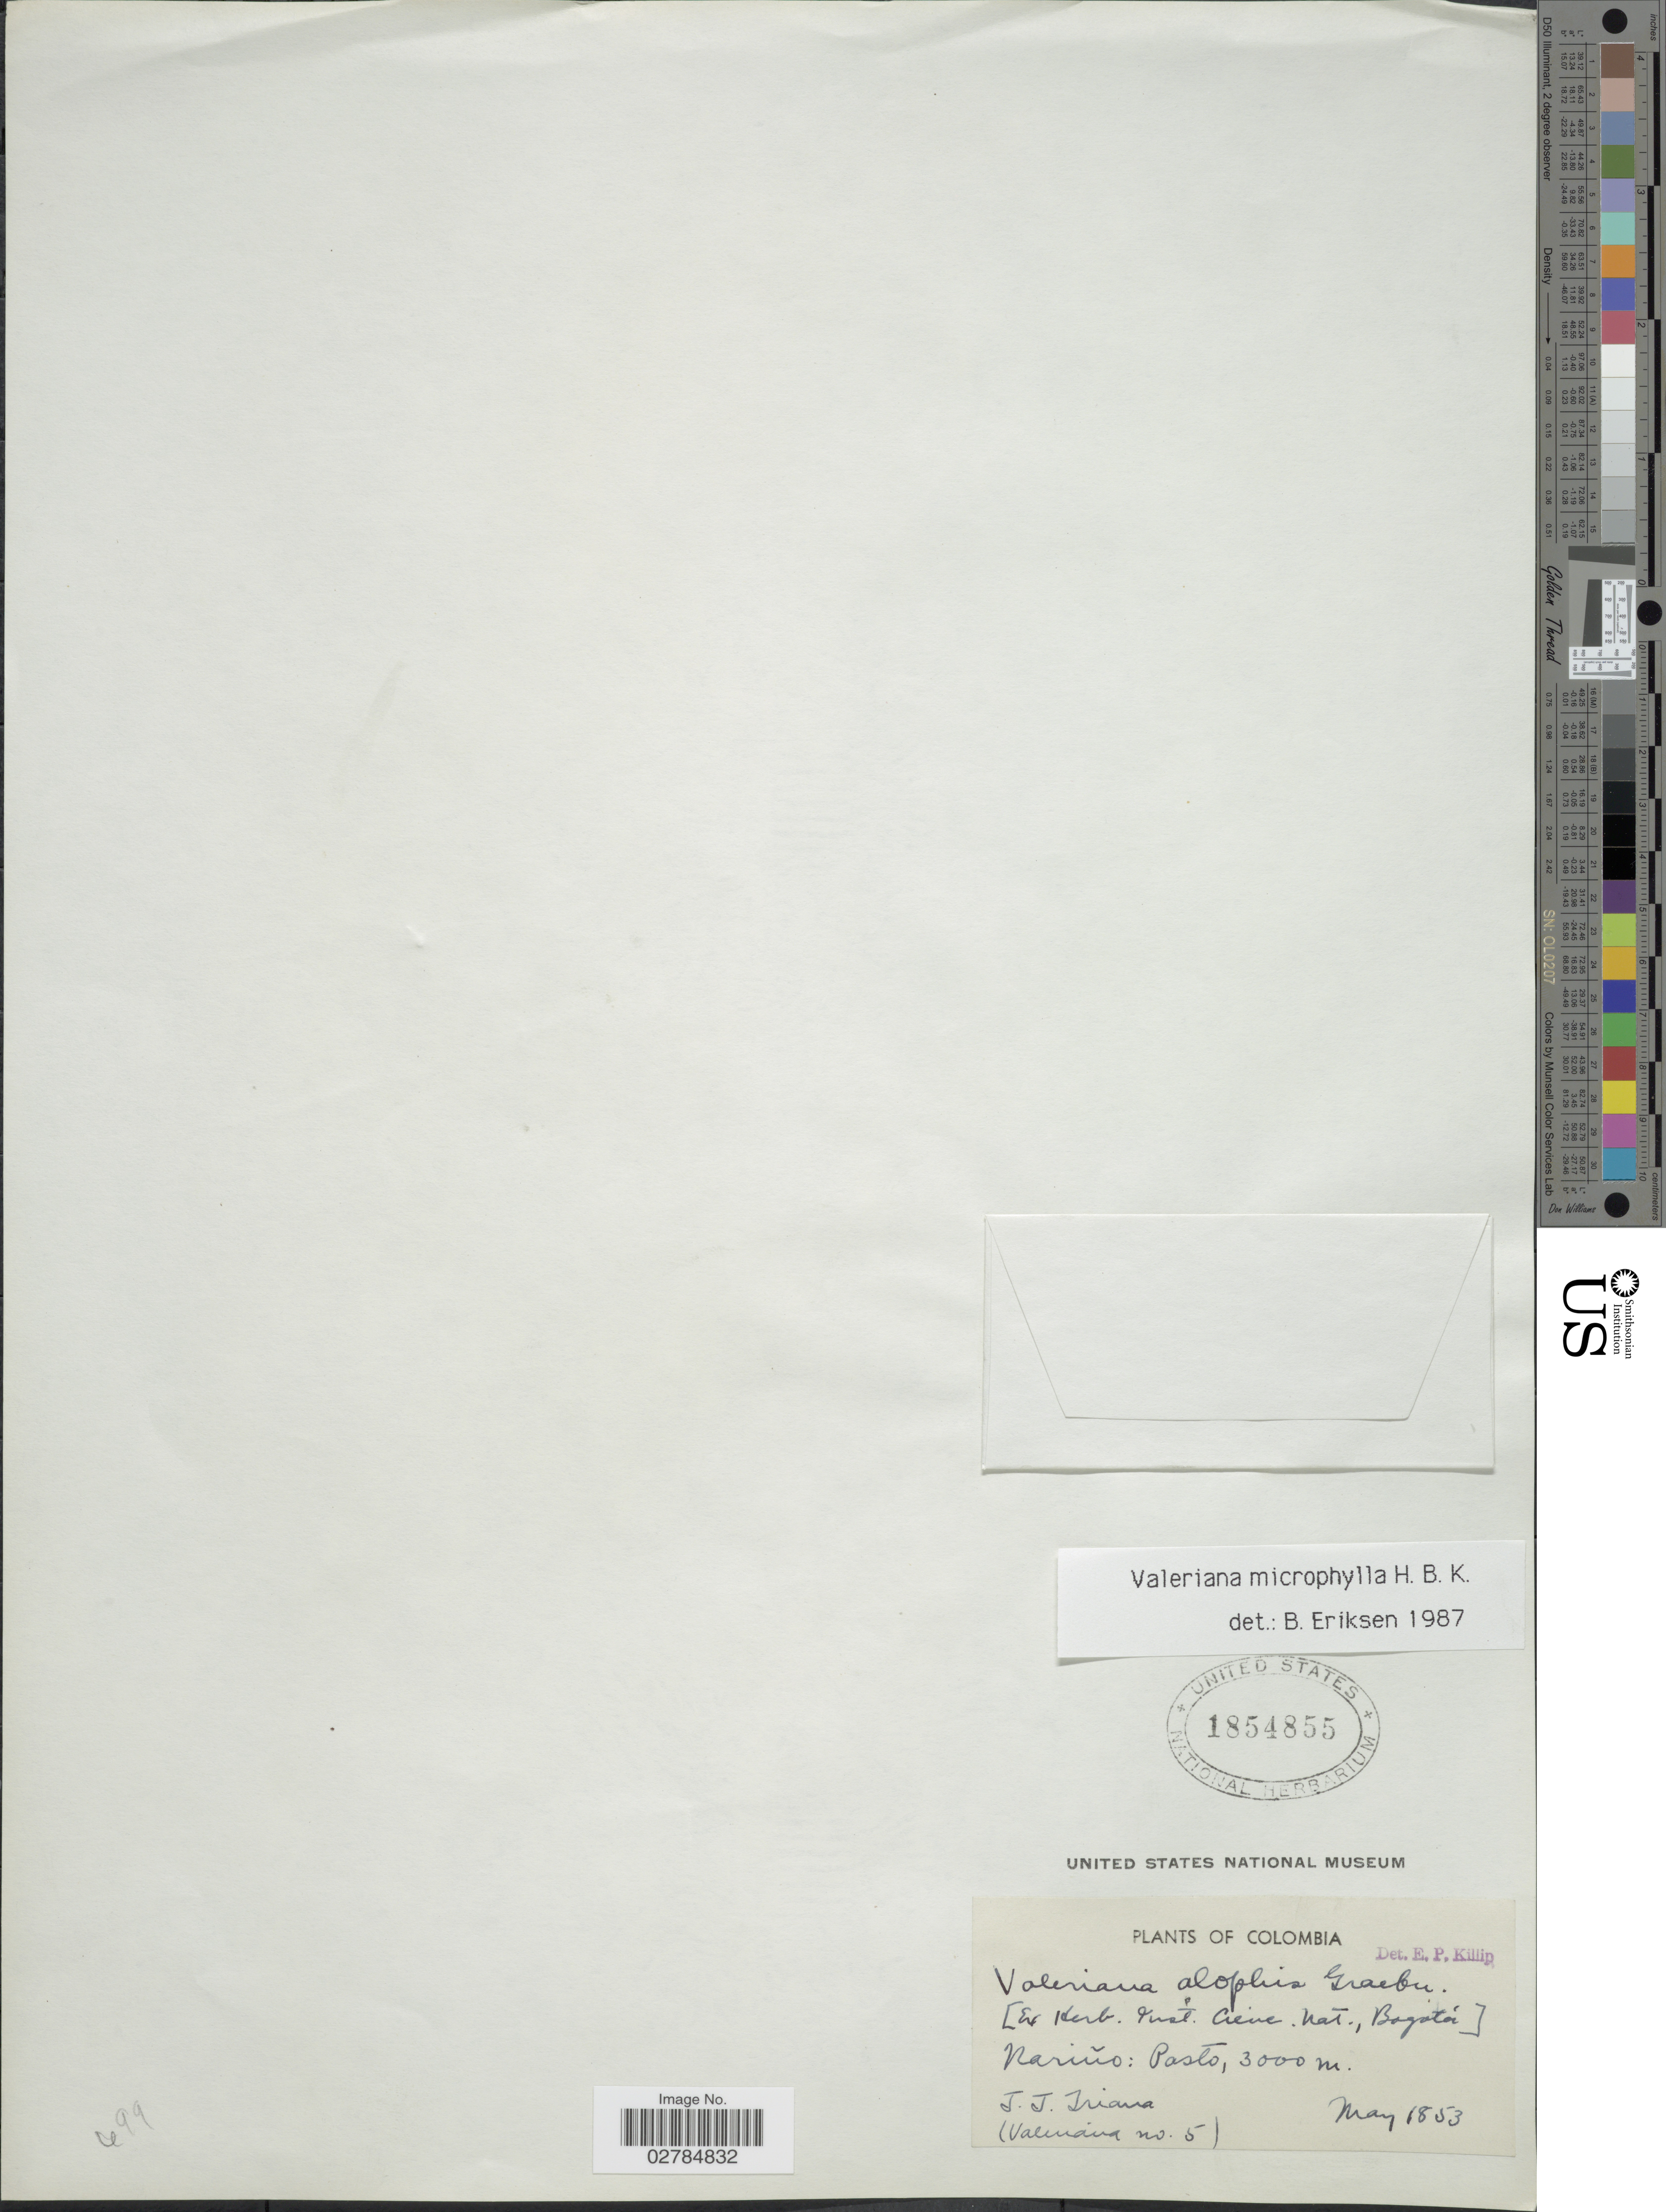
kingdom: Plantae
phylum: Tracheophyta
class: Magnoliopsida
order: Dipsacales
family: Caprifoliaceae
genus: Valeriana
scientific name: Valeriana microphylla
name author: Kunth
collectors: J. J. Triana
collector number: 5?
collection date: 1853-05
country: Colombia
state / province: Nariño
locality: Pasto.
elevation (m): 3000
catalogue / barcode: US 1854855